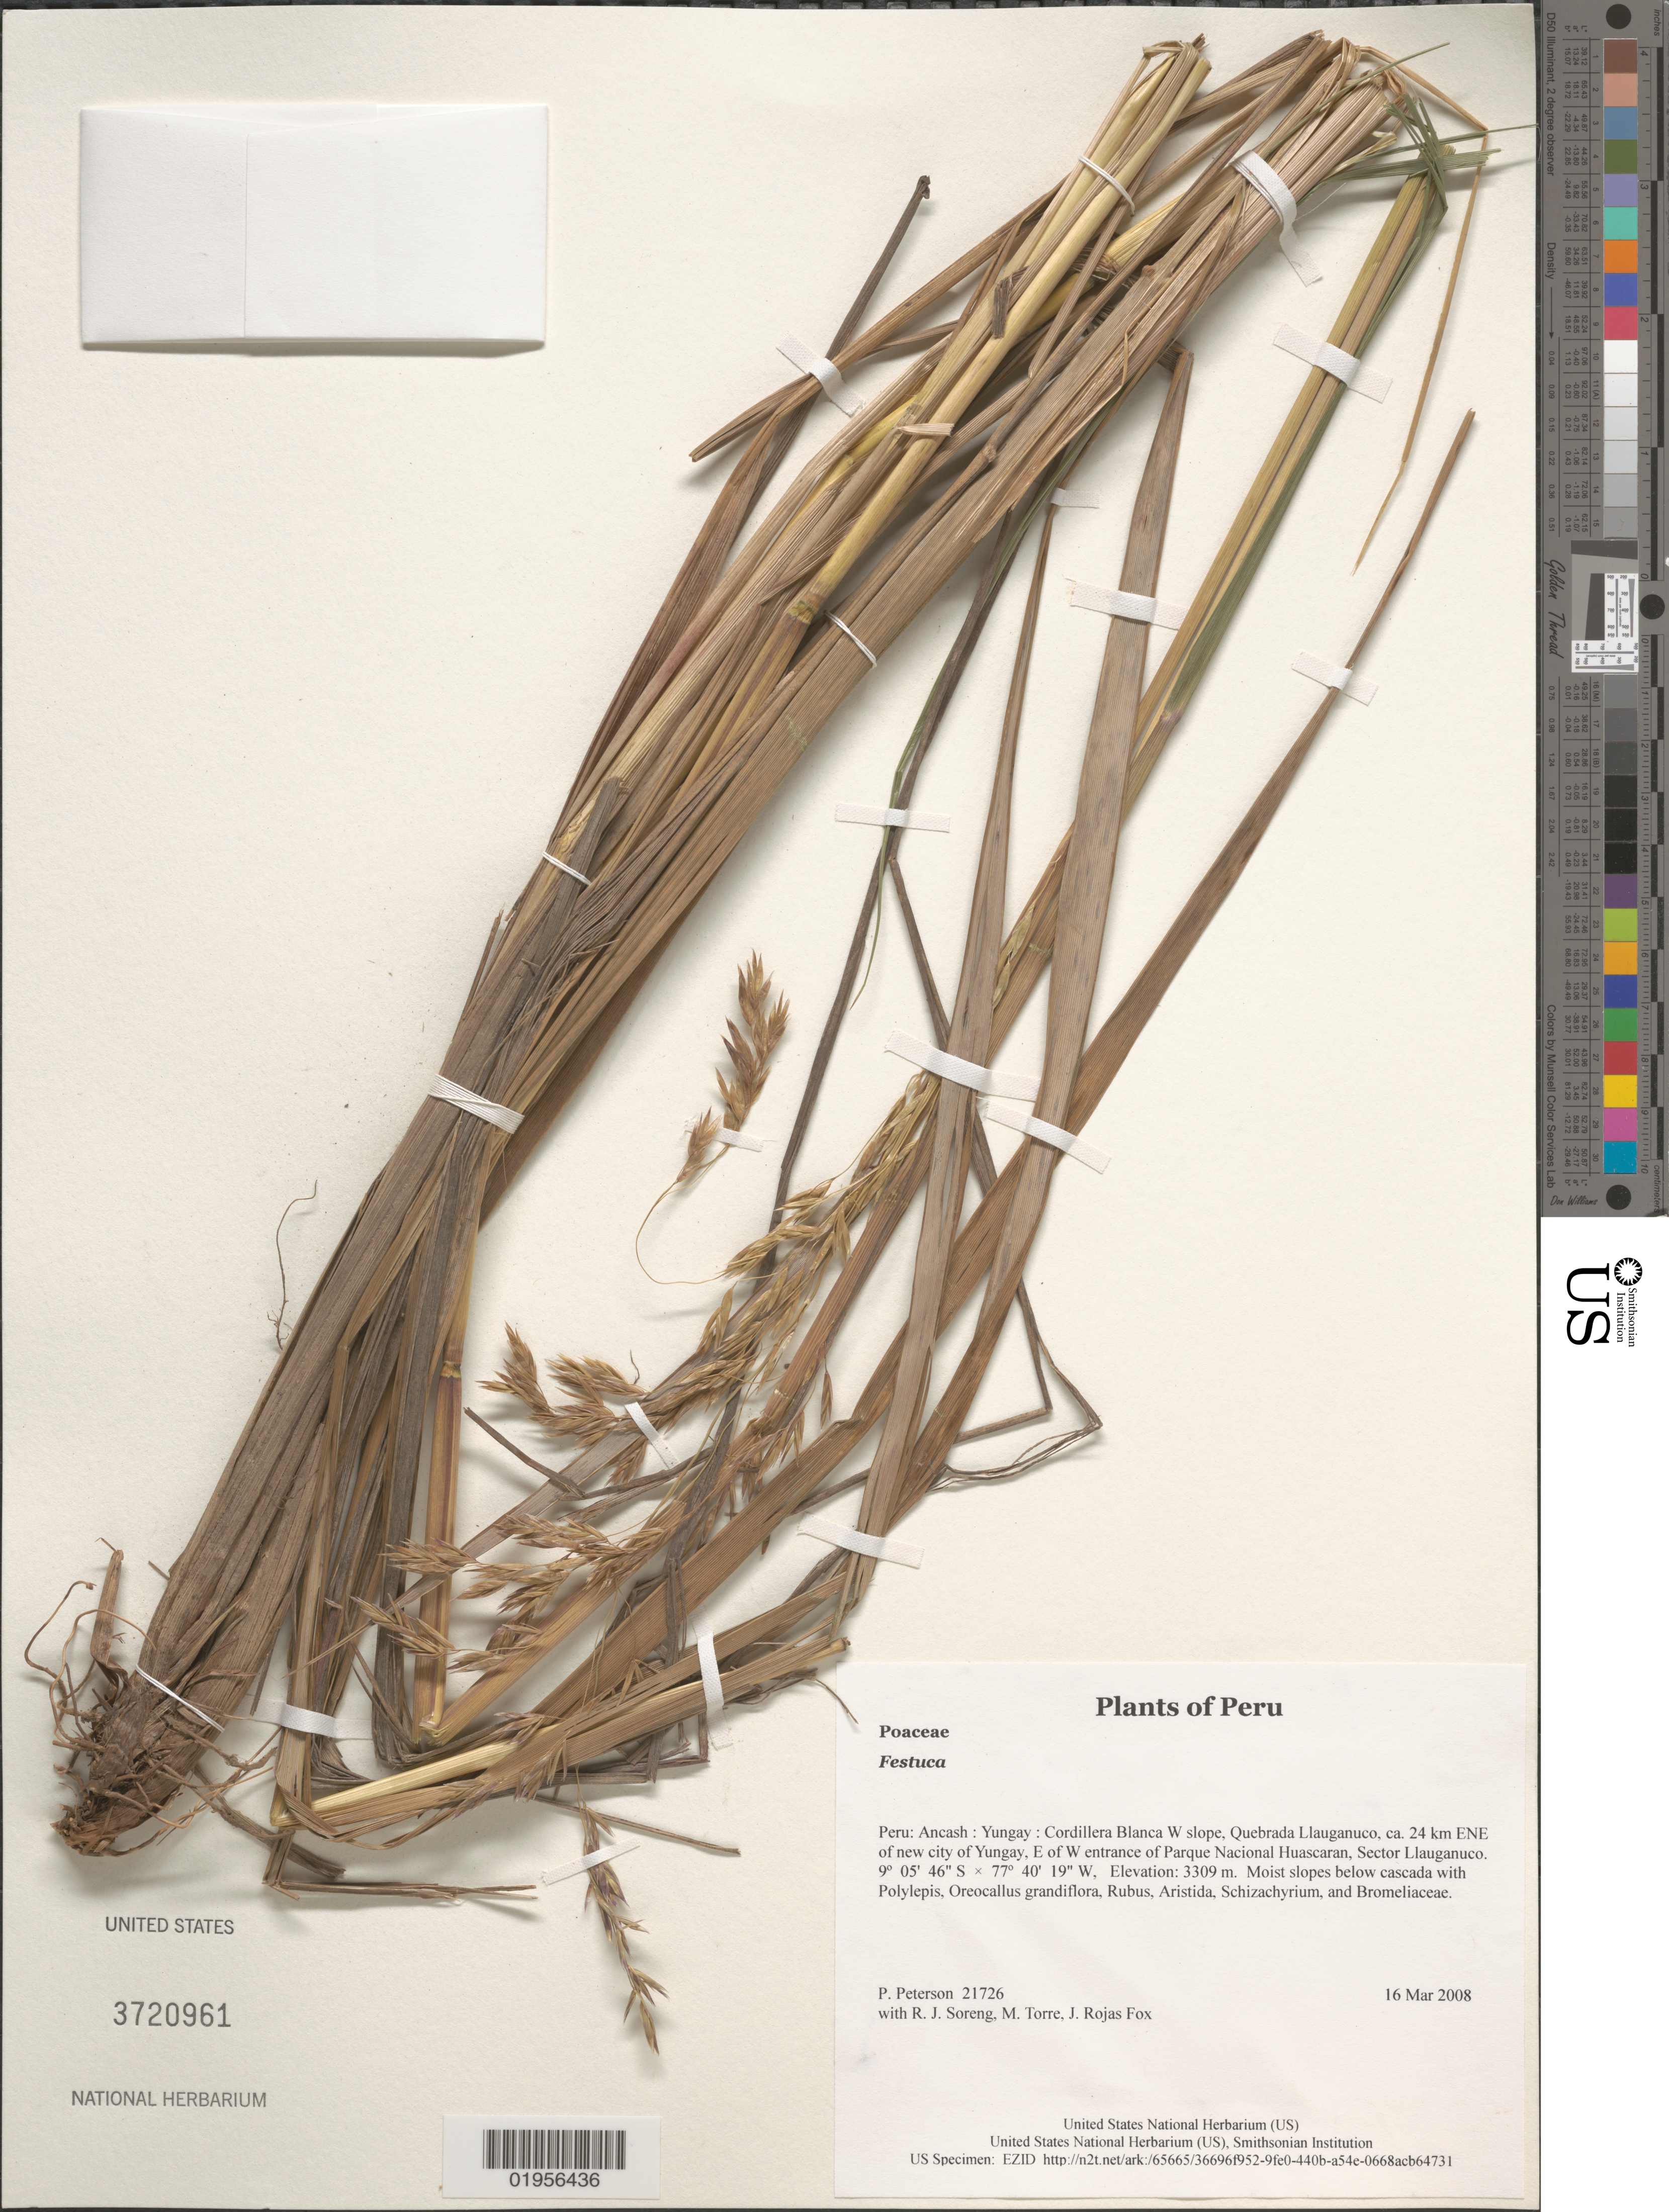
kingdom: Plantae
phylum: Tracheophyta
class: Liliopsida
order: Poales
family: Poaceae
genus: Festuca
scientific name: Festuca sp.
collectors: P. M. Peterson, R. J. Soreng, M. Torre & J. Rojas Fox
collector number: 21726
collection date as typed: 16 Mar 2008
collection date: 2008-03-16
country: Peru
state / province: Ancash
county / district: Yungay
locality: Cordillera Blanca W slope, Quebrada Llauganuco, ca. 24 km ENE of new city of Yungay, E of W entrance of Parque Nacional Huascaran, Sector Llauganuco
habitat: Moist slopes below cascada with Polylepis, Oreocallus grandiflora, Rubus, Aristida, Schizachyrium, and Bromeliaceae.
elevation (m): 3309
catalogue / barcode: US 3720961